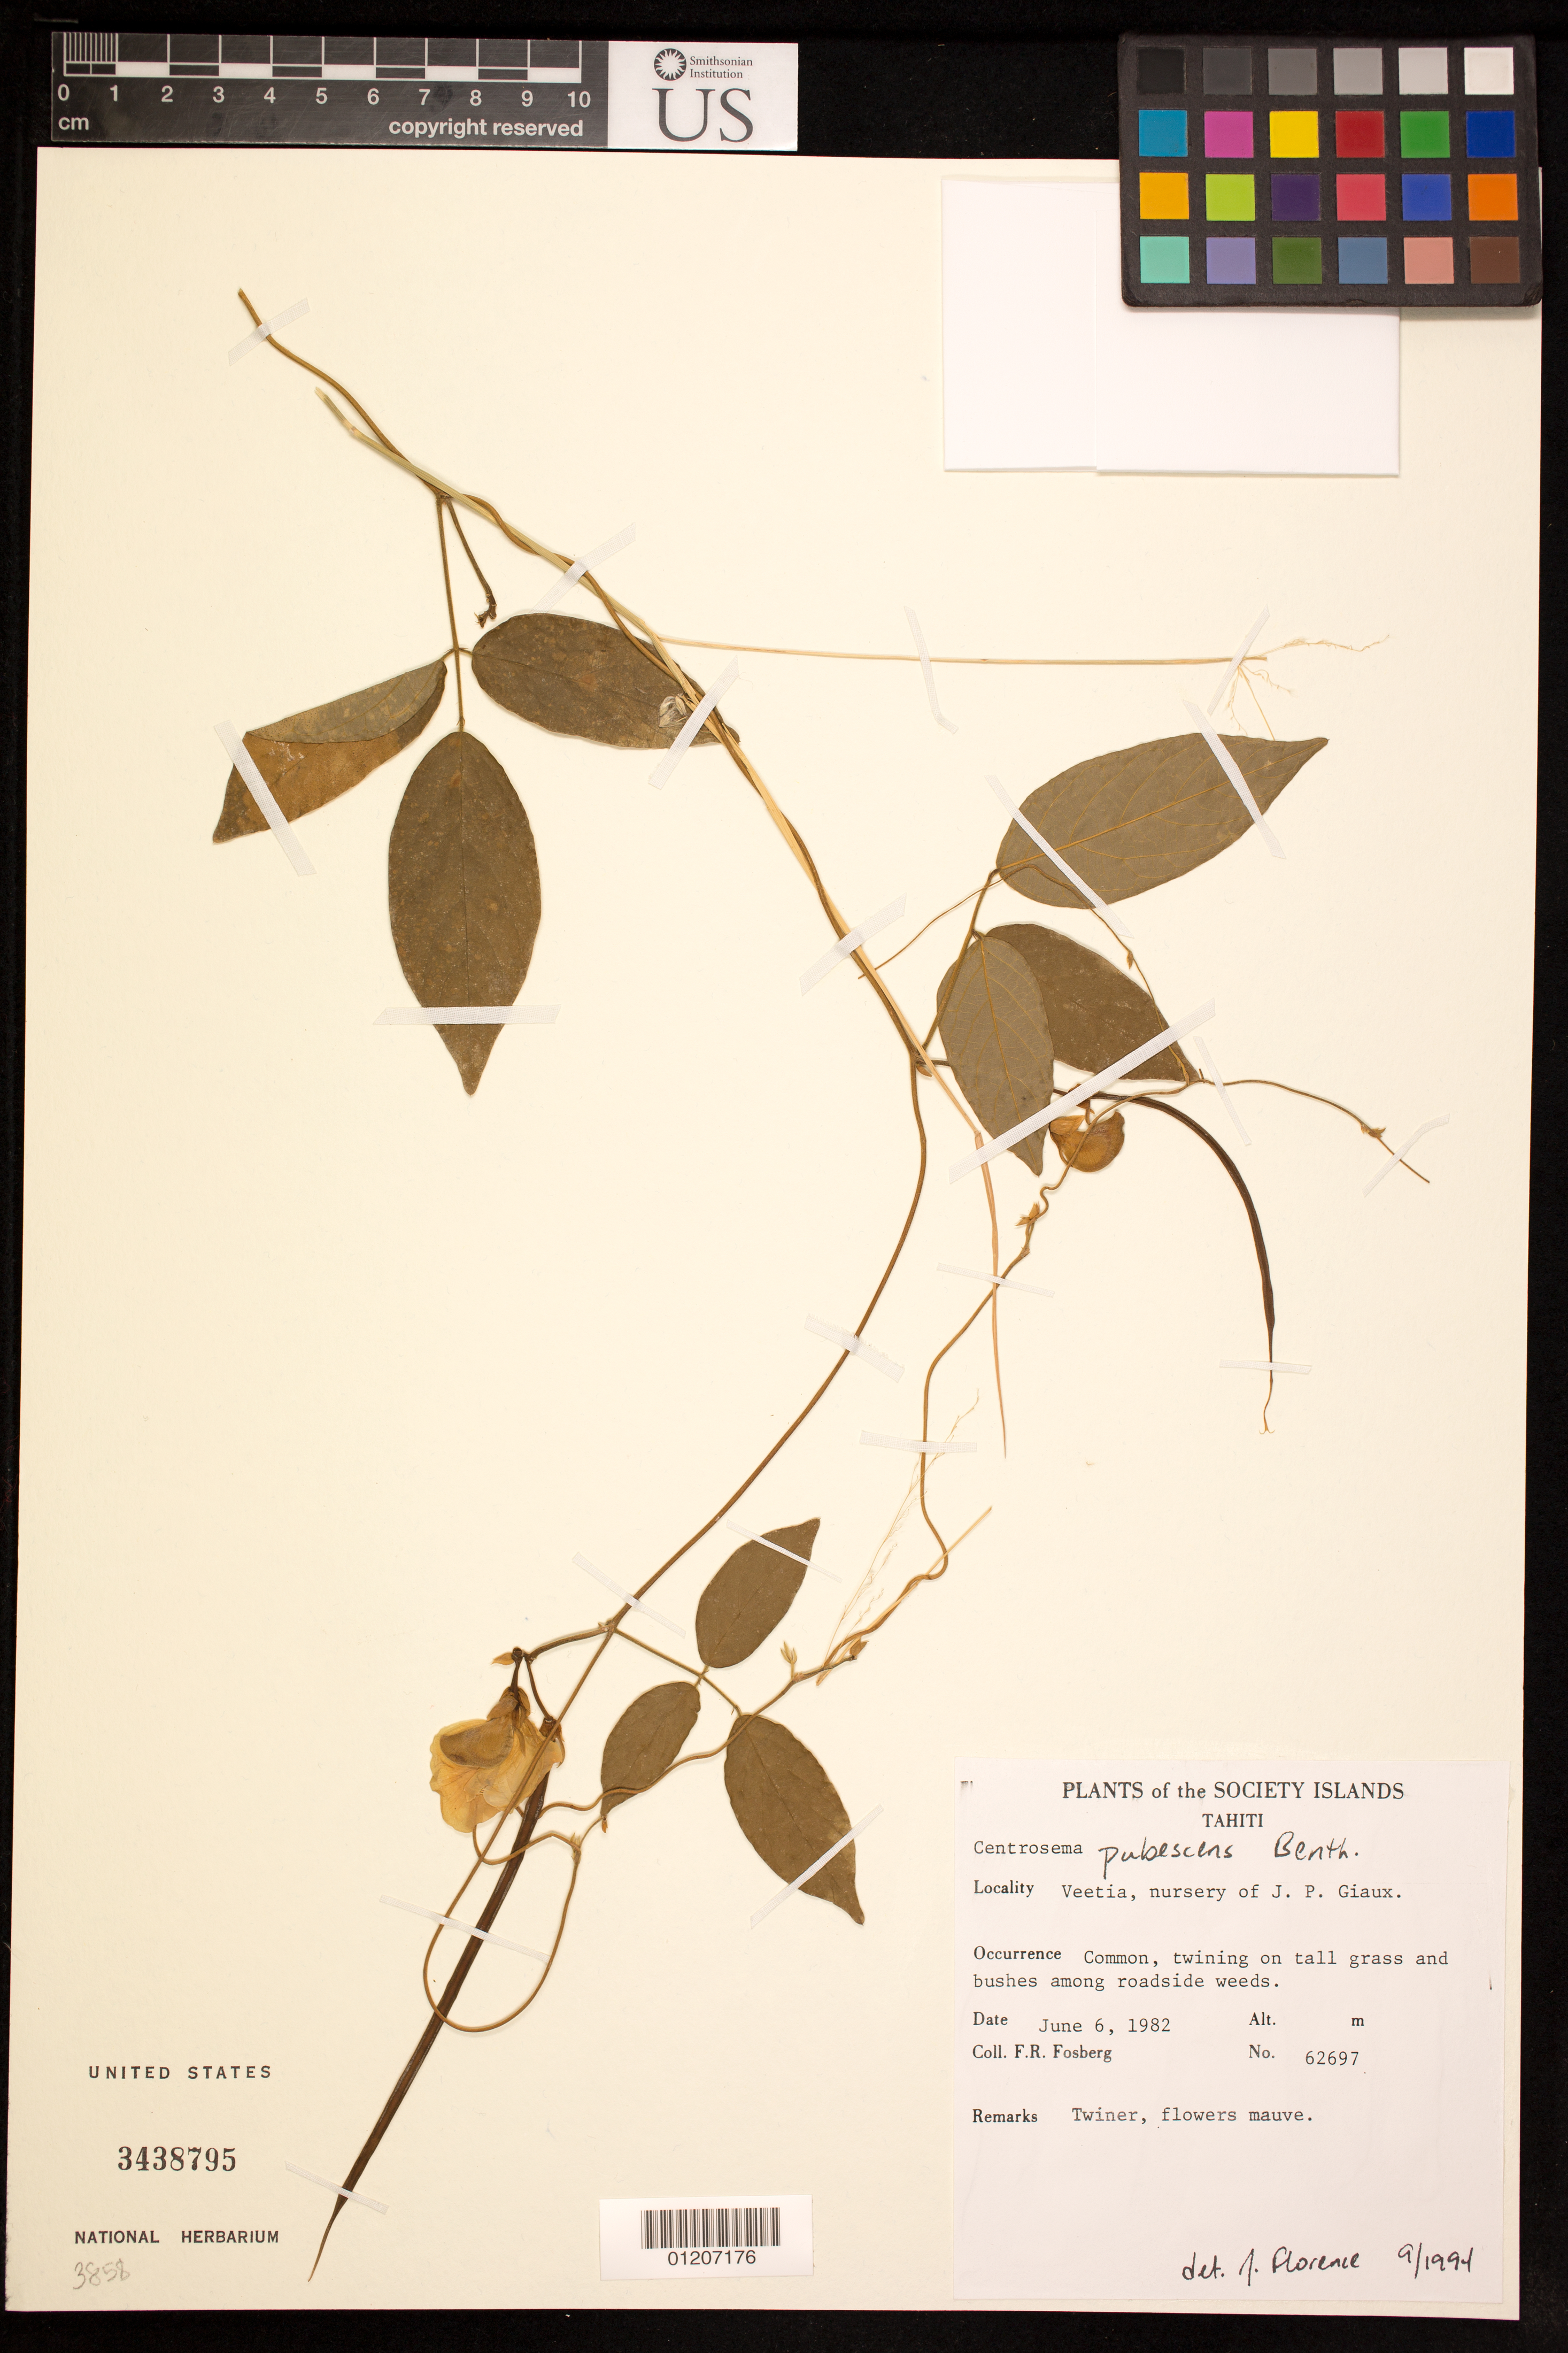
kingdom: Plantae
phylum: Tracheophyta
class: Magnoliopsida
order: Fabales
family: Fabaceae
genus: Centrosema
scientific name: Centrosema pubescens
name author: Benth.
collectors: F. R. Fosberg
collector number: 62697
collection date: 1982-06-06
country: French Polynesia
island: Tahiti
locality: Veetia, nursery of J.P. Giaux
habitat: among roadside weeds.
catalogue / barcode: US 3438795